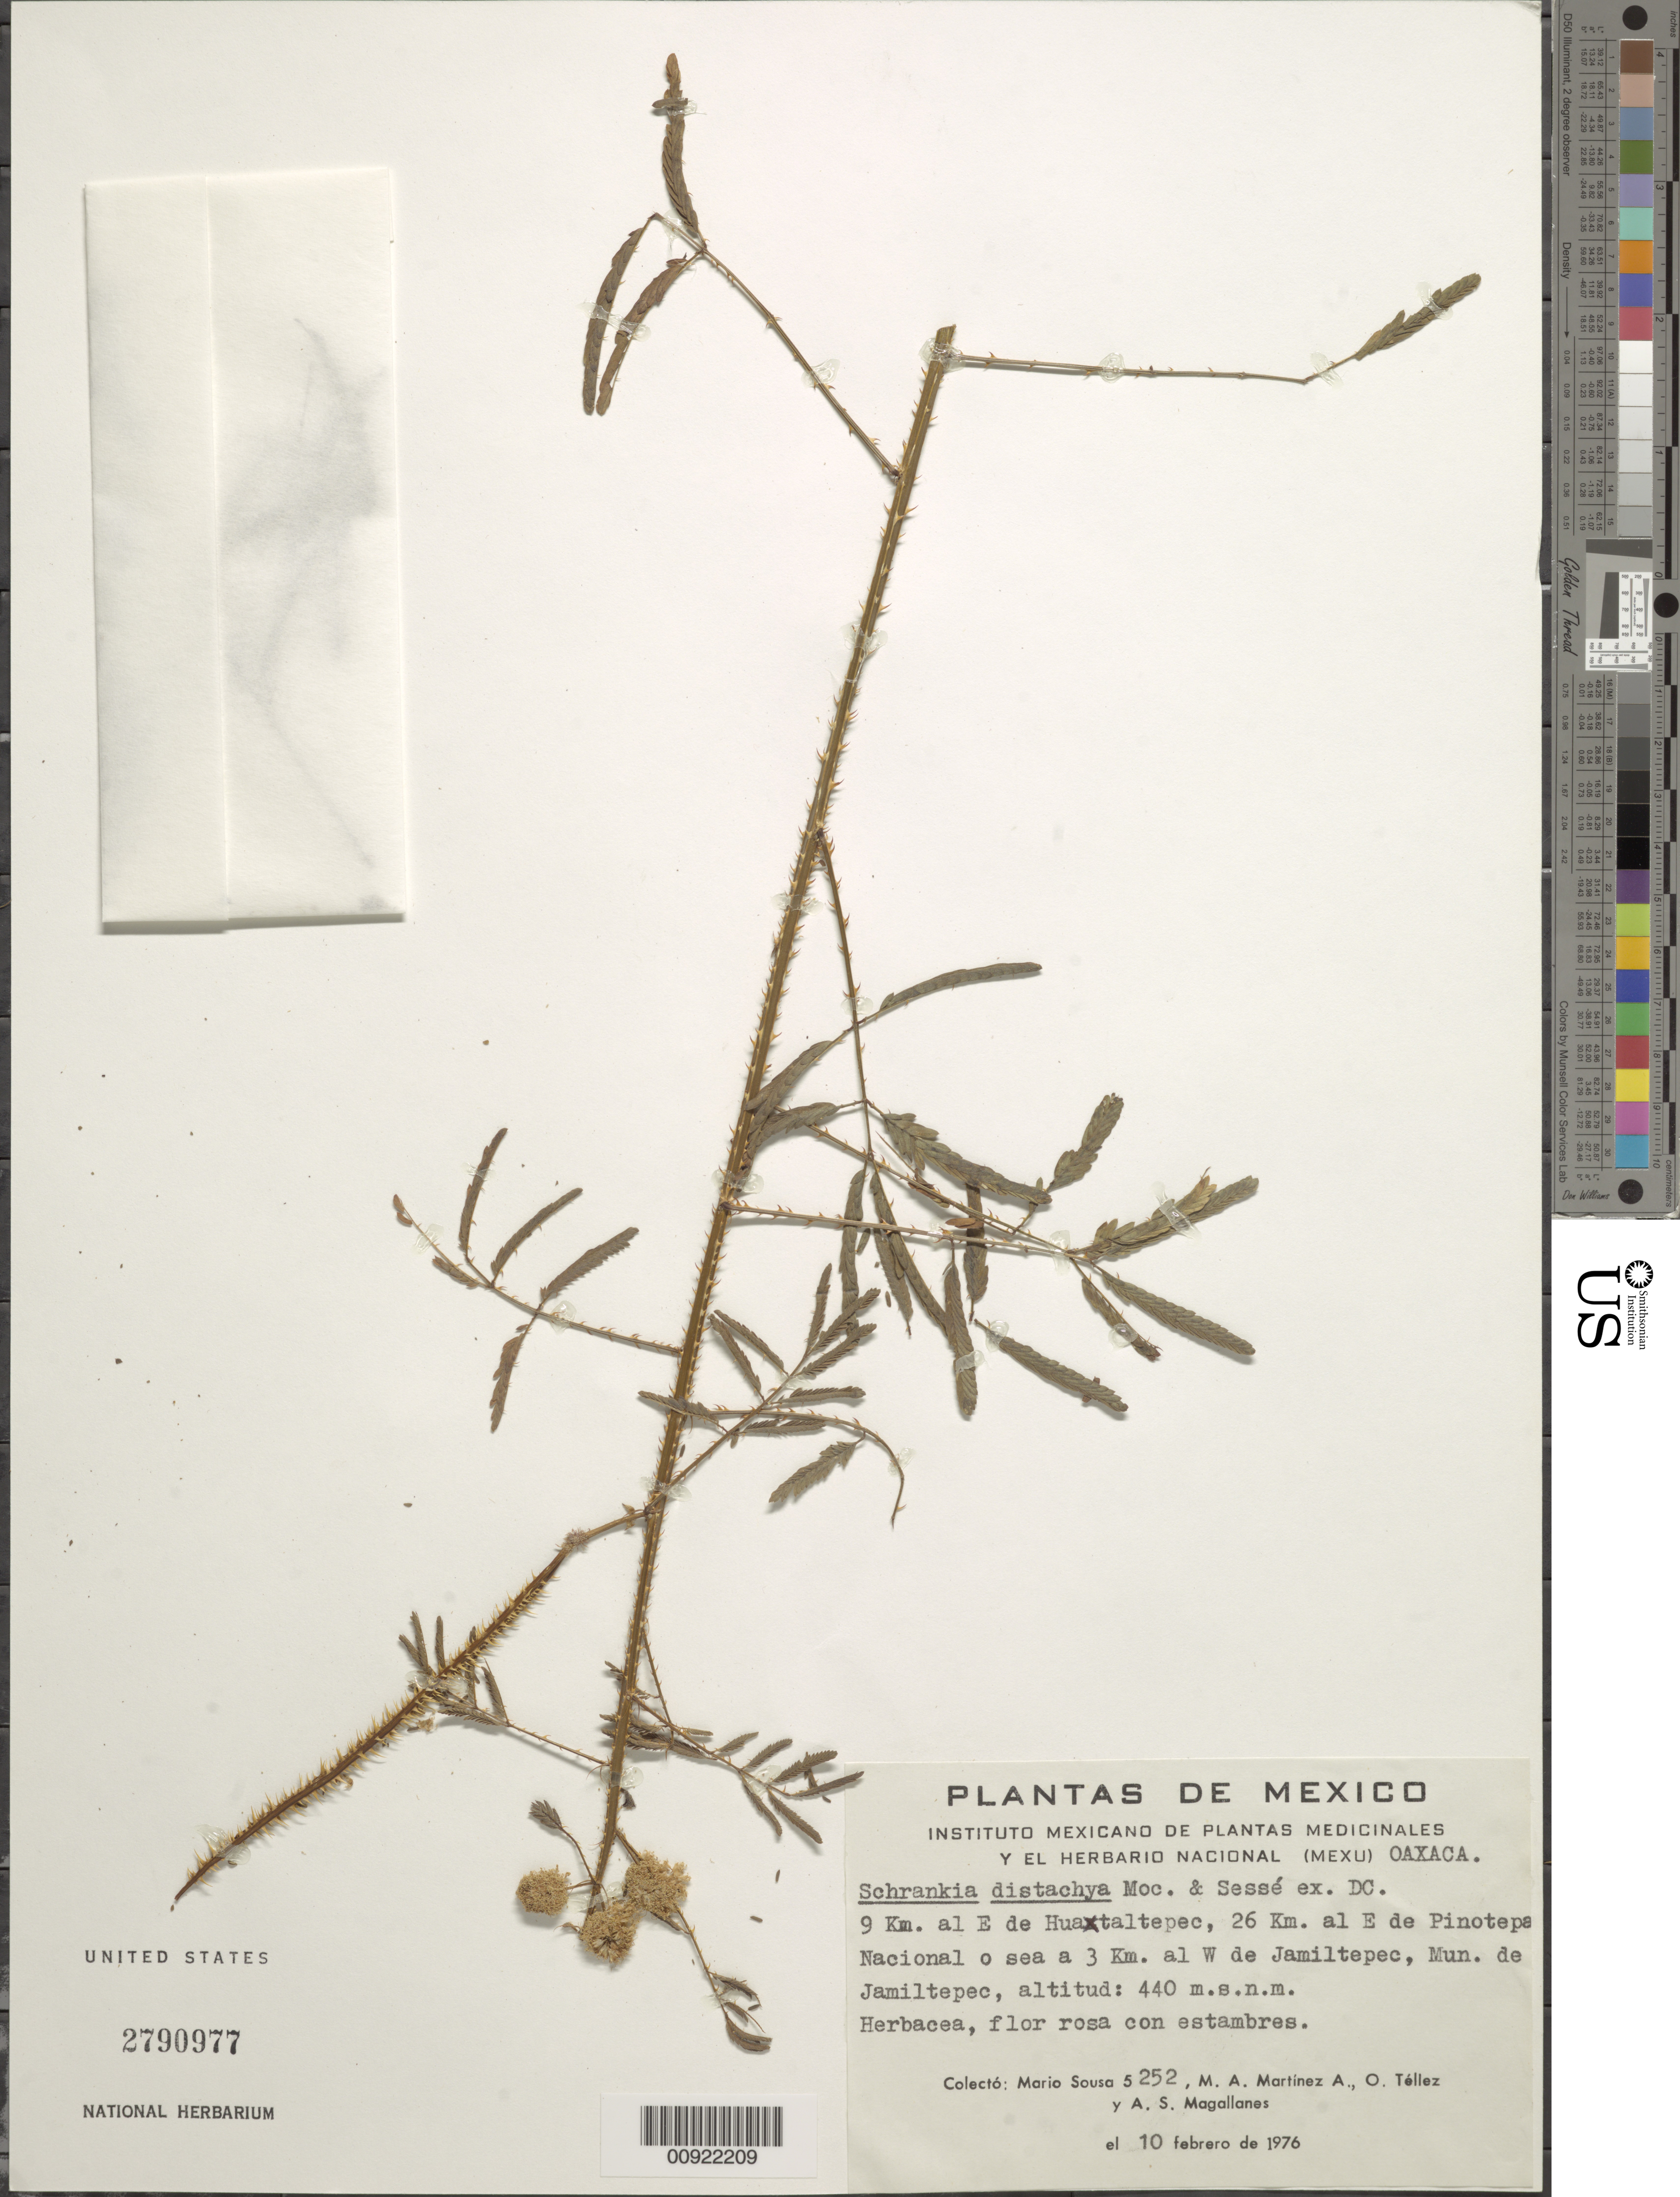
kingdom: Plantae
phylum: Tracheophyta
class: Magnoliopsida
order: Fabales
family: Fabaceae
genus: Mimosa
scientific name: Mimosa robusta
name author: R. Grether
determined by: U.S. National Herbarium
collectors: M. Sousa S., M. A. Martínez Alfaro, O. Téllez V. & A. Magallanes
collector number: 5252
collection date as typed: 10 Feb 1976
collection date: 1976-02-10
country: Mexico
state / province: Oaxaca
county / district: Jamiltepec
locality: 9 km. al E de Huaxtaltepec, 26 km. al E de Pinotepa Nacional o sea a 3 km. al W de Jamiltepec, Mun. de Jamiltepec, Oaxaca.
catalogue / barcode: US 2790977